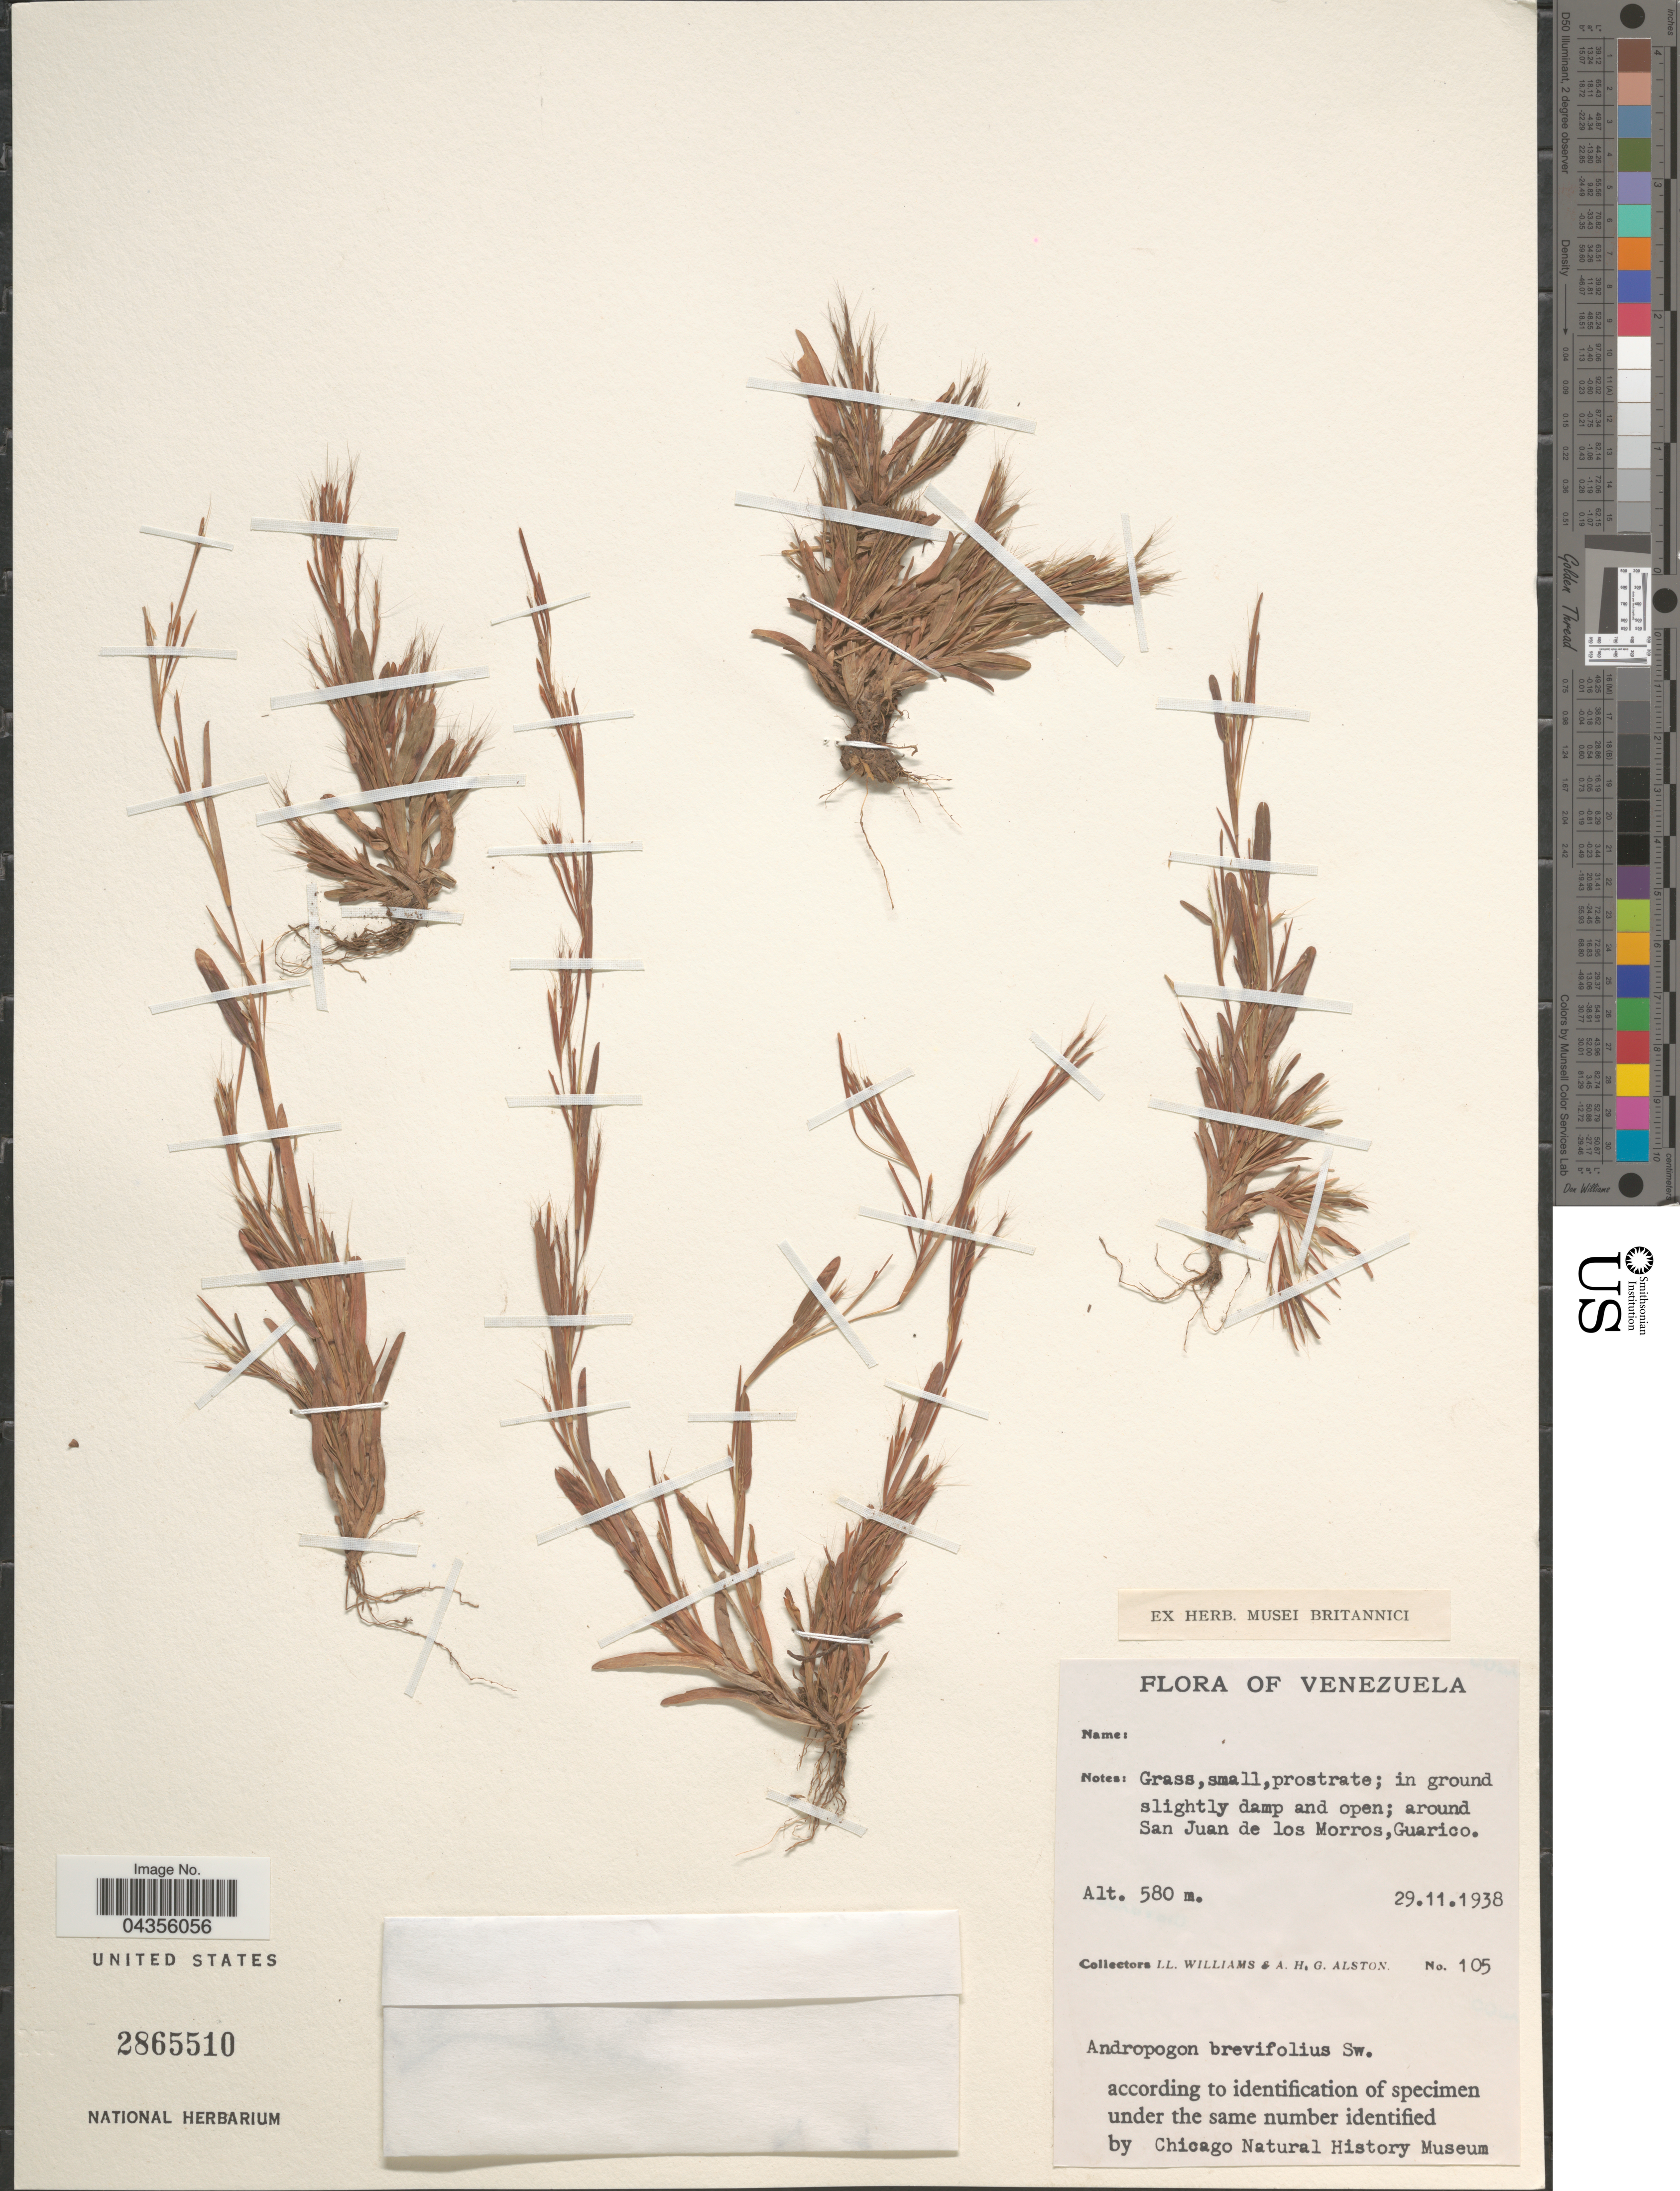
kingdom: Plantae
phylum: Tracheophyta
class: Liliopsida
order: Poales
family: Poaceae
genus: Schizachyrium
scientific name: Schizachyrium brevifolium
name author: (Sw.) Nees ex Büse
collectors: Ll. Williams & A. H. Alston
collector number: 105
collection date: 1938-11-29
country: Venezuela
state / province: Guarico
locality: In ground slightly damp and open; around San Juan de los Morros.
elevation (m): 580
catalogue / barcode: US 2865510